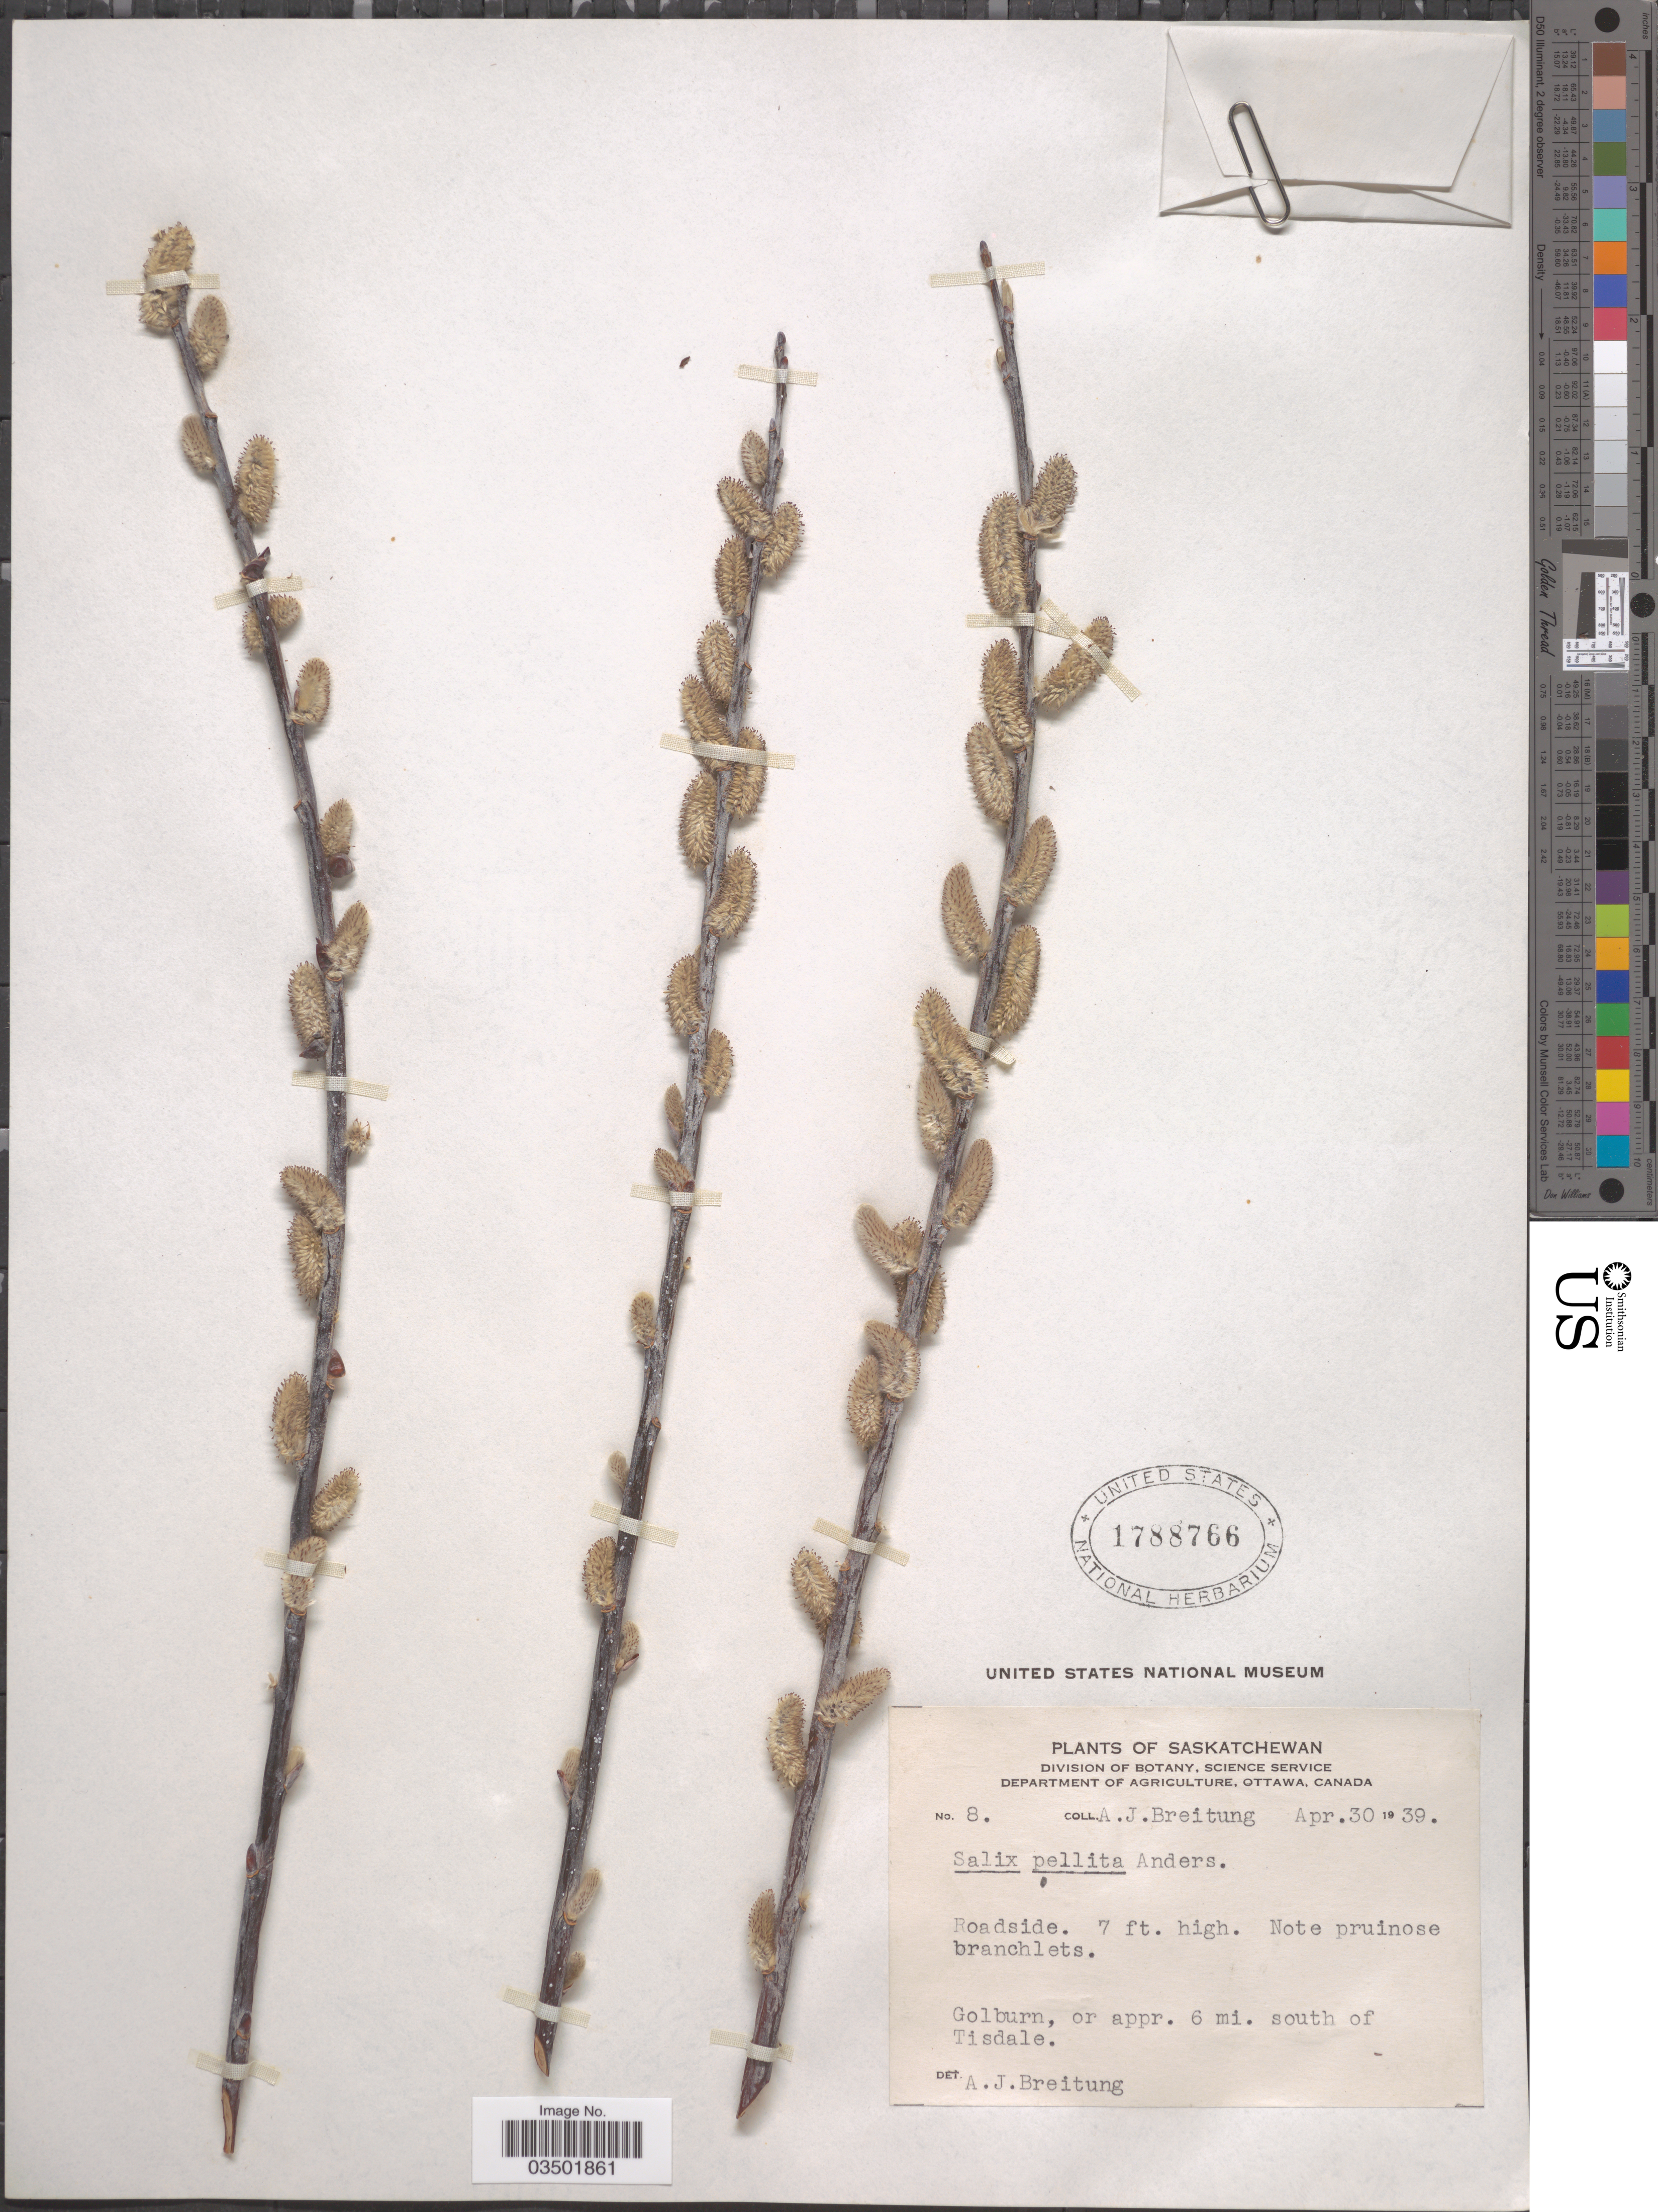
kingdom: Plantae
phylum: Tracheophyta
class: Magnoliopsida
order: Malpighiales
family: Salicaceae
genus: Salix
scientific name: Salix pellita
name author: (Andersson) Bebb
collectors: A. Breitung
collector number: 8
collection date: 1939-04-30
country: Canada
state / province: Saskatchewan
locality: Roadside. Goldburn, or appr. 6 mi. south of Tisdale.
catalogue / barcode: US 1788766